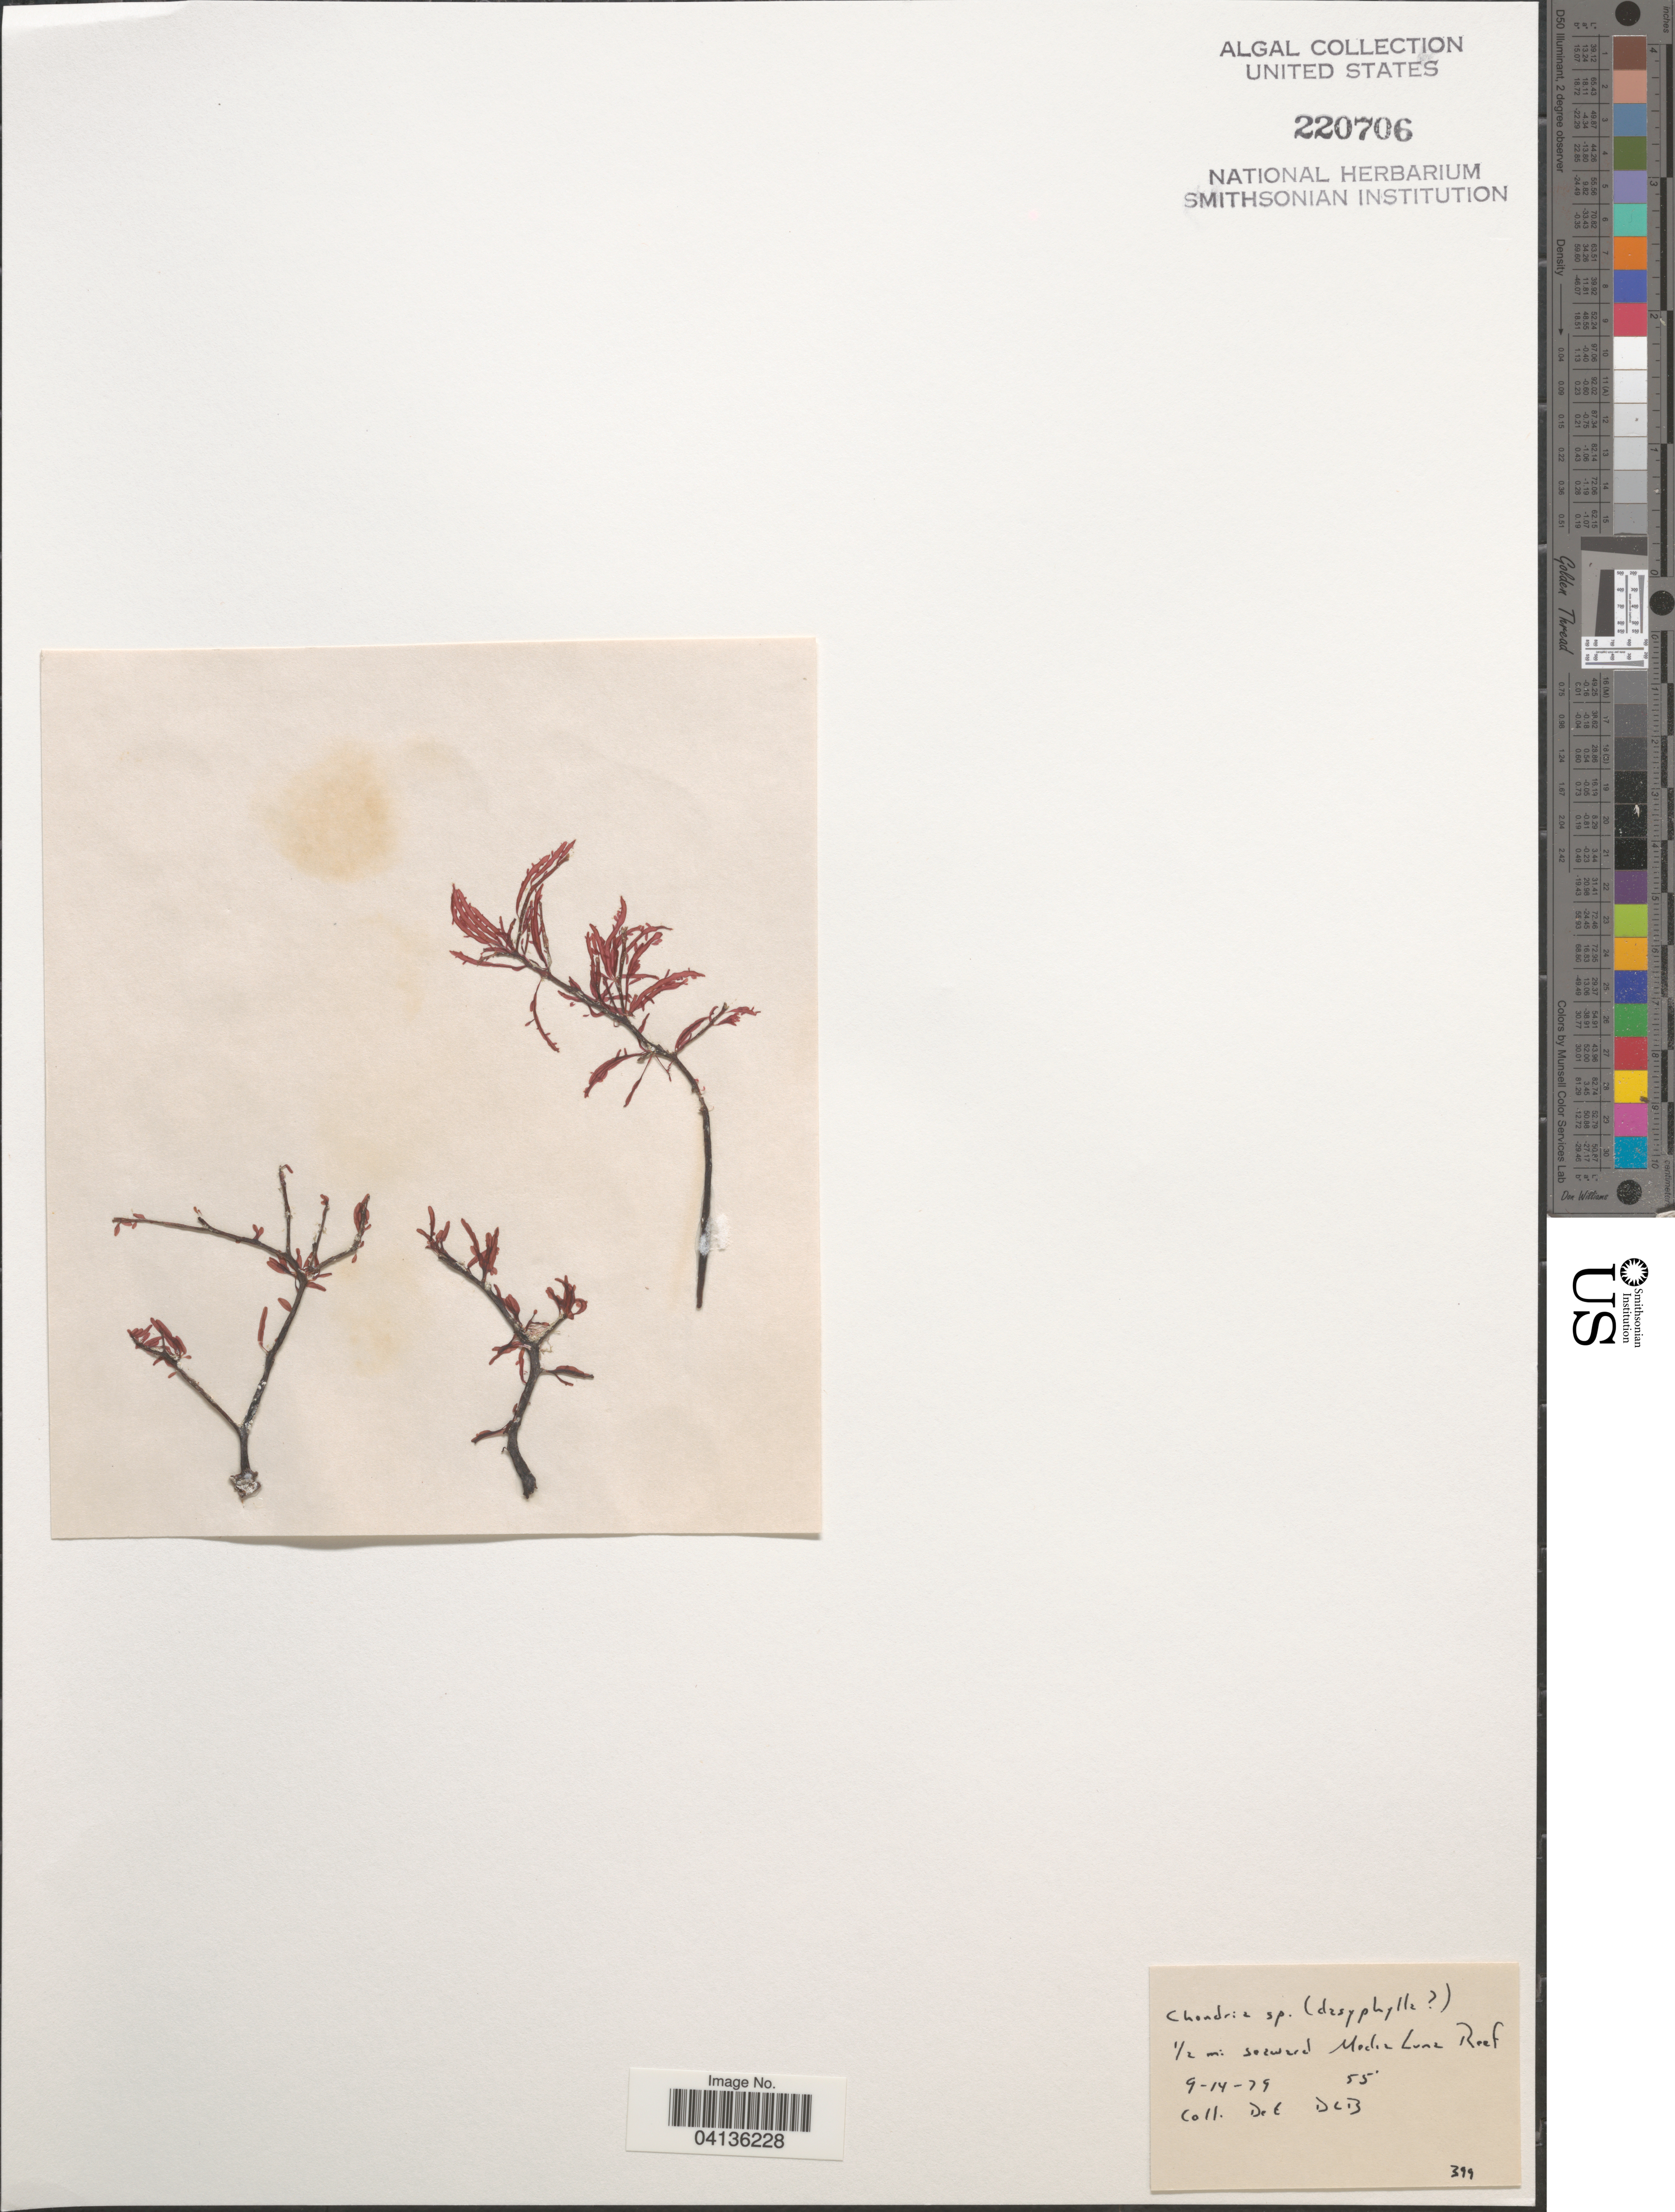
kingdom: Plantae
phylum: Rhodophyta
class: Florideophyceae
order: Ceramiales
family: Rhodomelaceae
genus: Chondria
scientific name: Chondria sp.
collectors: D. L. B.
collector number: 399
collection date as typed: Transcribed d/m/y: 14/9/79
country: Puerto Rico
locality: ½ mi seaward Media Luna Reef.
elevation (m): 17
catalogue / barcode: US 220706